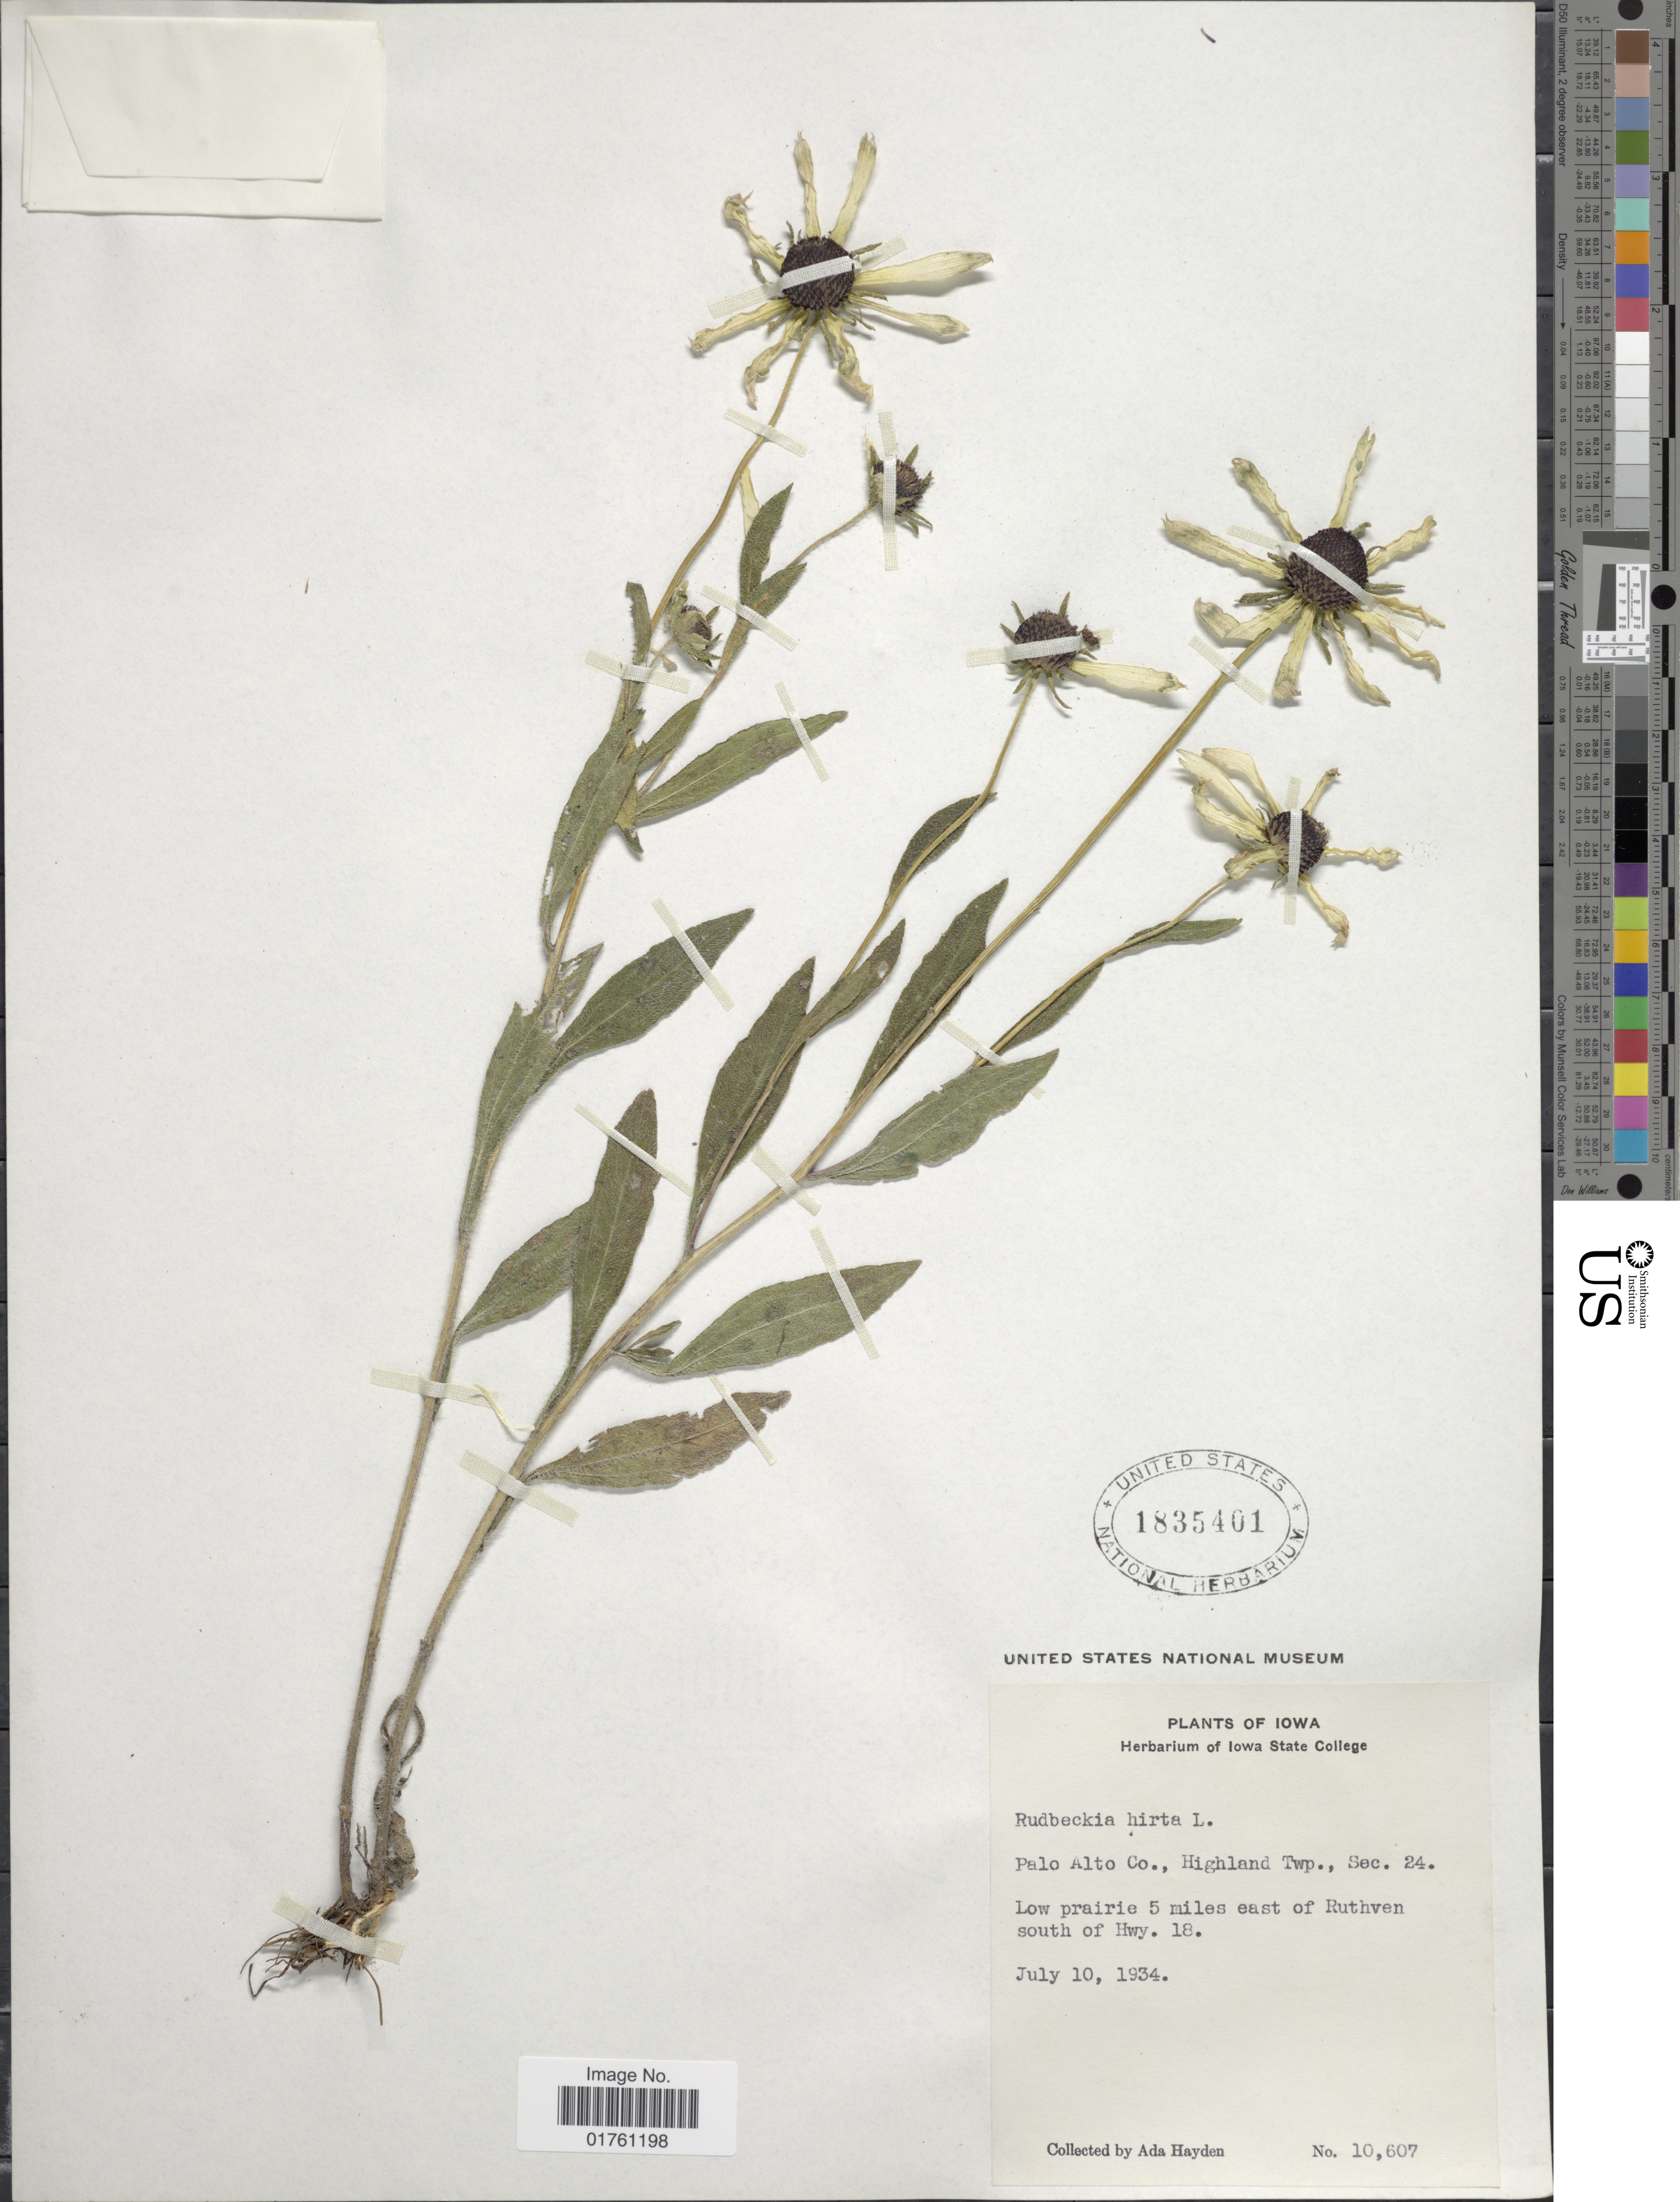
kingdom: Plantae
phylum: Tracheophyta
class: Magnoliopsida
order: Asterales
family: Asteraceae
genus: Rudbeckia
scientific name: Rudbeckia hirta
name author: L.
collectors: Ada Hayden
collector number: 10607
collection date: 1934-07-10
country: United States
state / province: Iowa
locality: Palo Alto Co., Highland Twp., Sec 24, Low prairie 5 miles east of Ruthven south of Hwy 18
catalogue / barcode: US 1835401